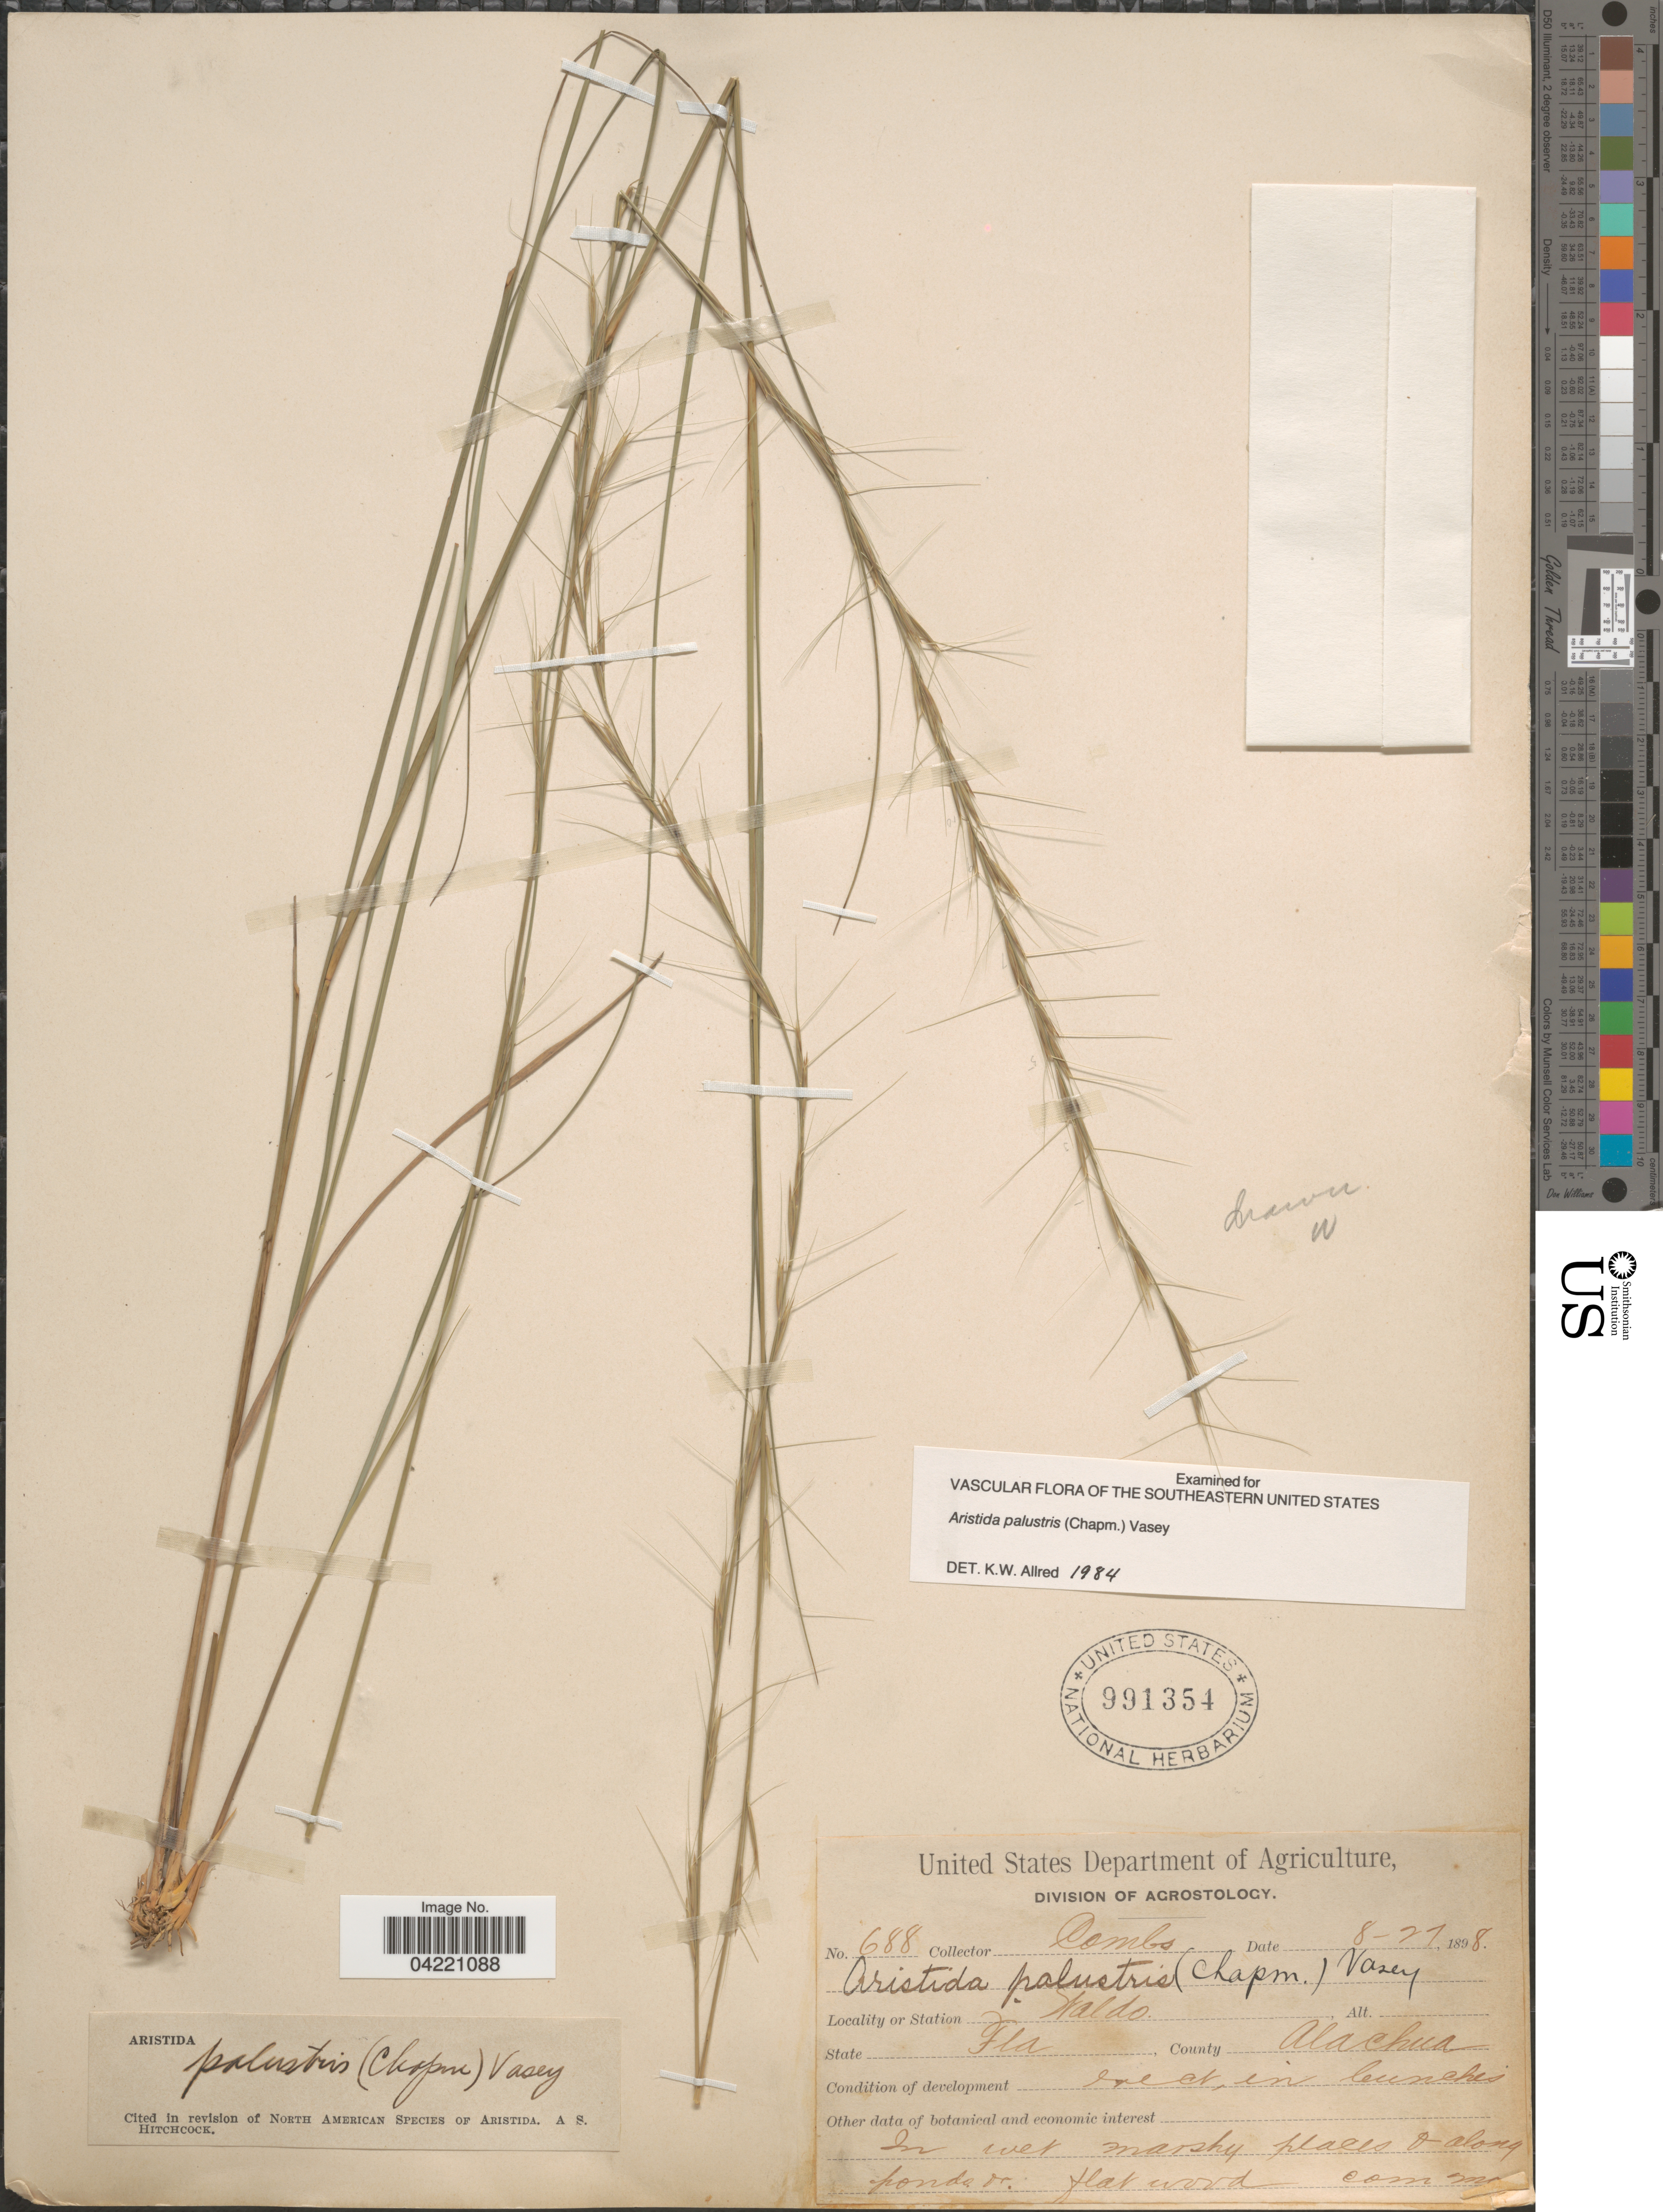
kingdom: Plantae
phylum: Tracheophyta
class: Liliopsida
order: Poales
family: Poaceae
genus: Aristida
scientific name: Aristida palustris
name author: (Chapm.) Vasey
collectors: -. Combs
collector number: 688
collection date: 1898-08-27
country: United States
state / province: Florida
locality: Station Waldo. County Alachua.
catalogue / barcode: US 991354